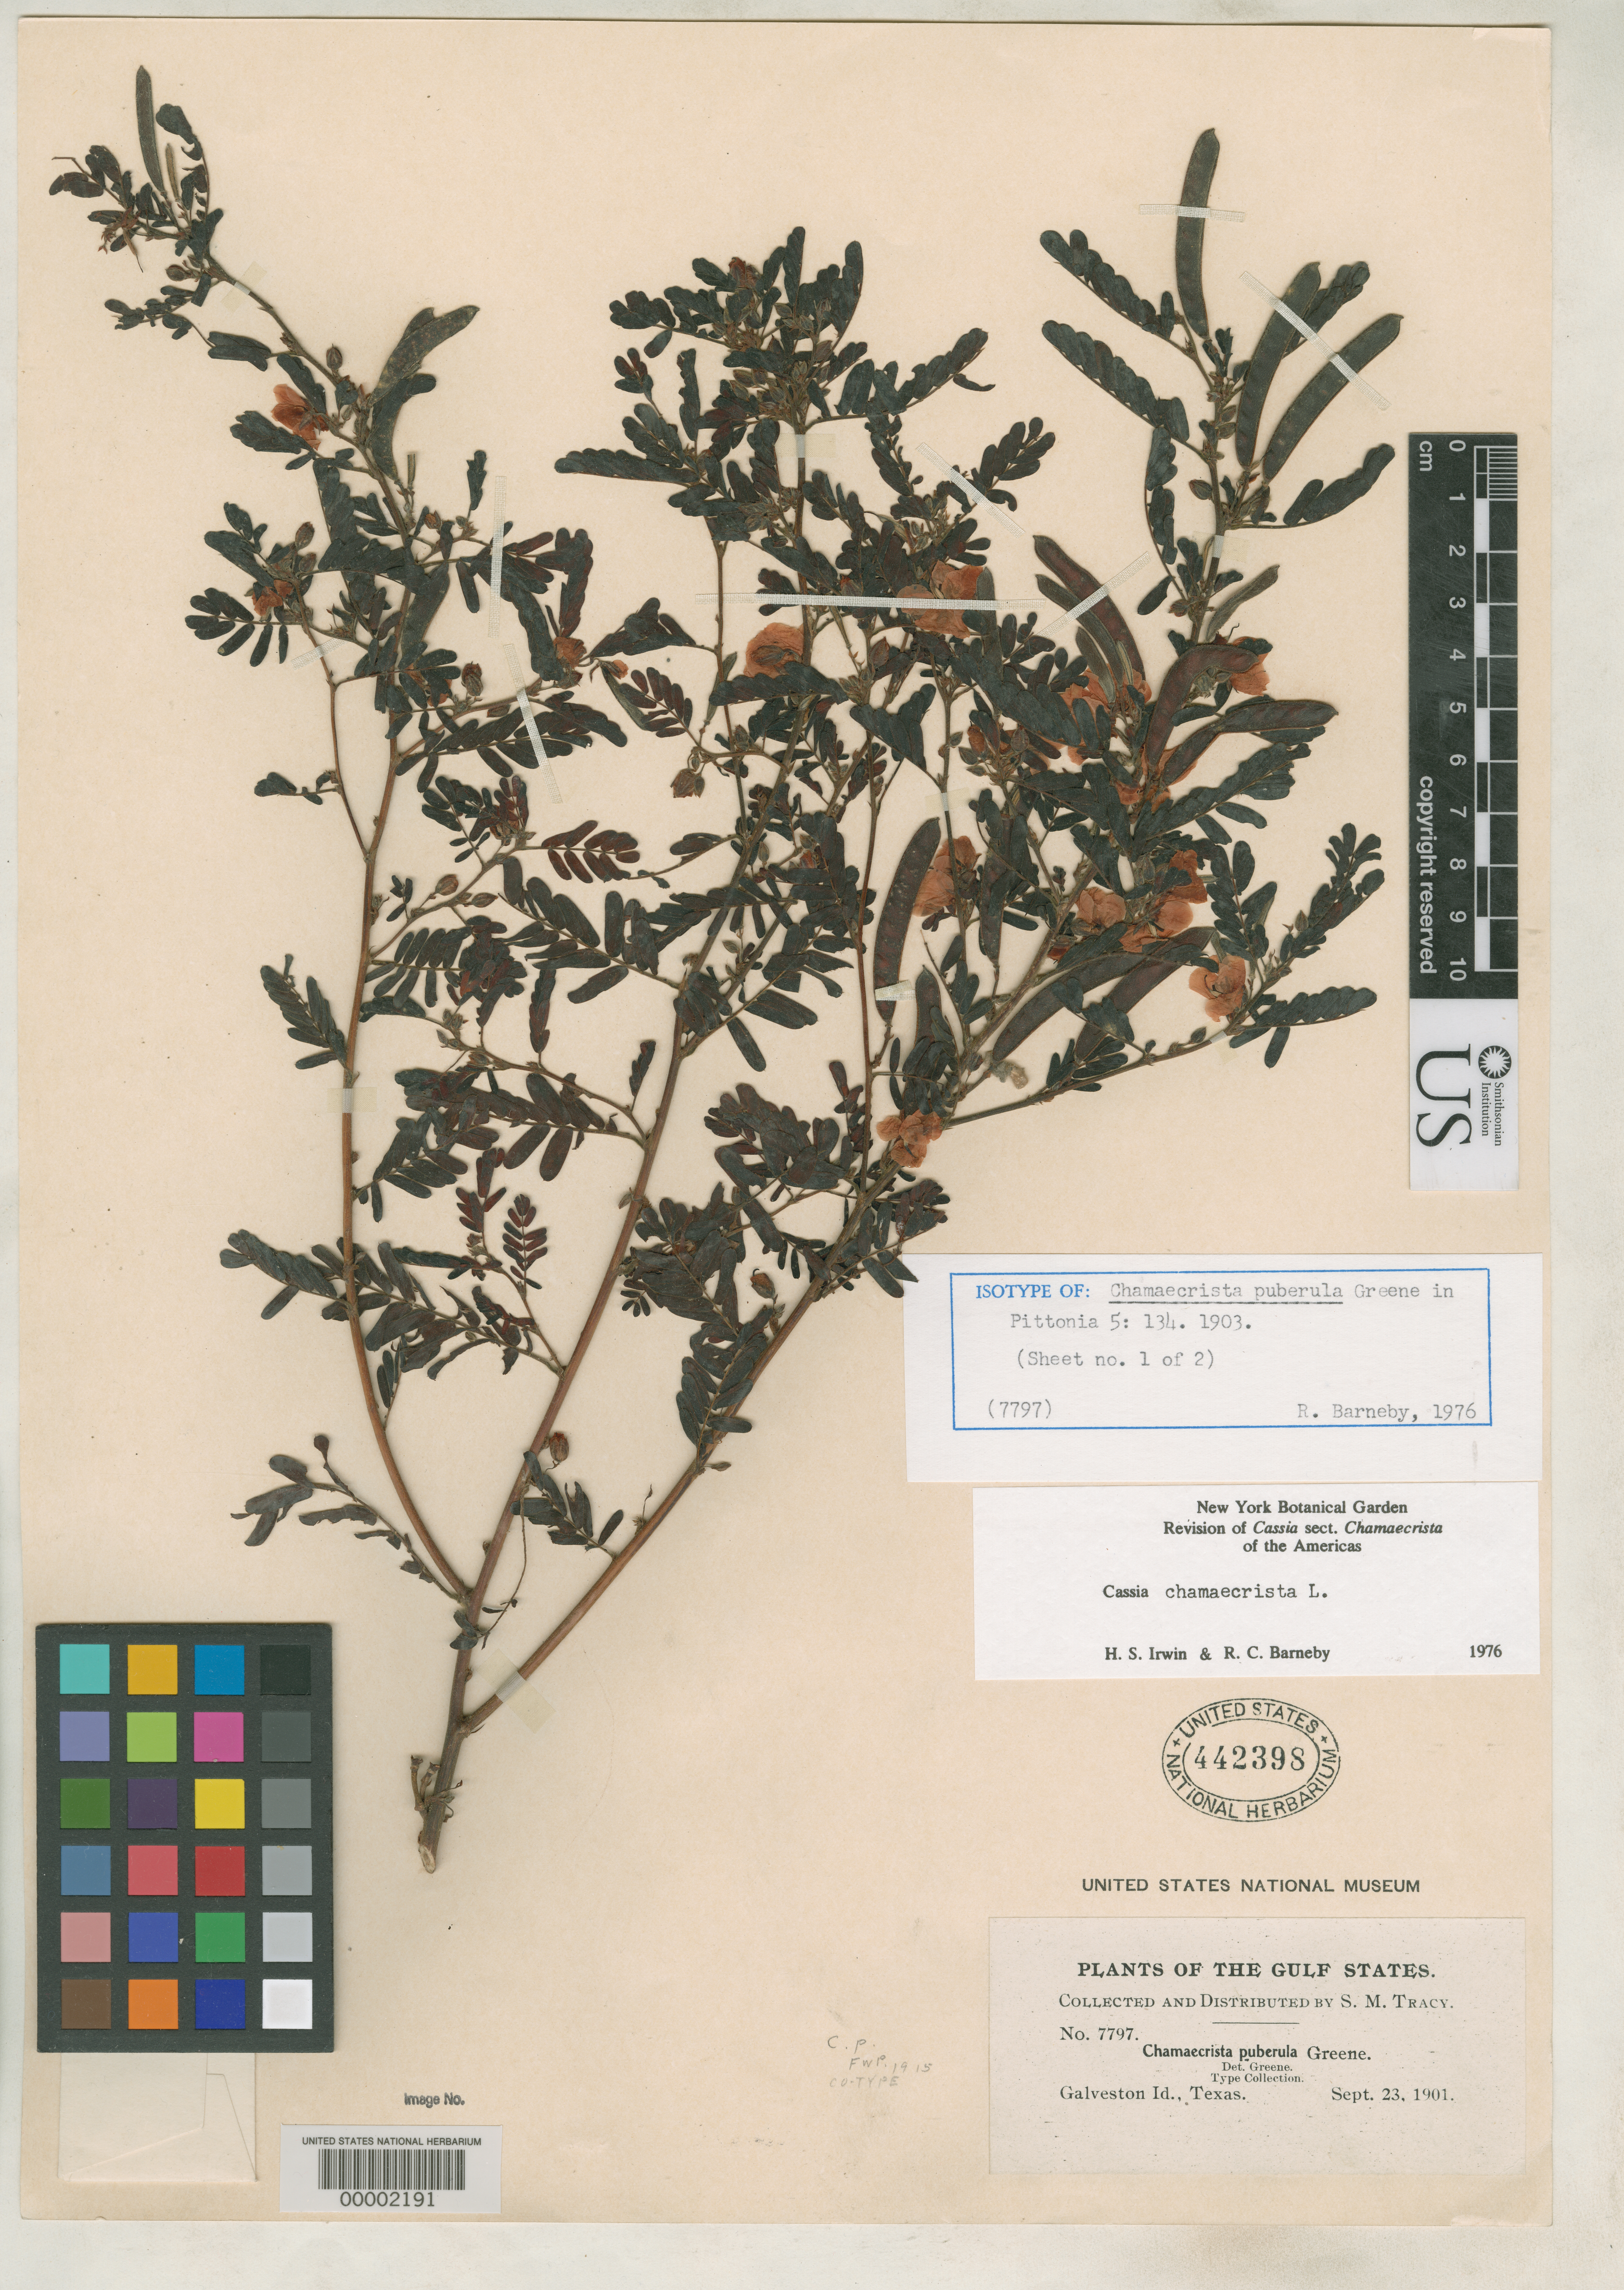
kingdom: Plantae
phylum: Tracheophyta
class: Magnoliopsida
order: Fabales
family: Fabaceae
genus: Chamaecrista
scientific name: Chamaecrista puberula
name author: Greene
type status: Isotype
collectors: S. M. Tracy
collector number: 7797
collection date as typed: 23 Sep 1901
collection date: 1901-09-23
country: United States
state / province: Texas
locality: Galveston Island.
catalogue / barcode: US 442398